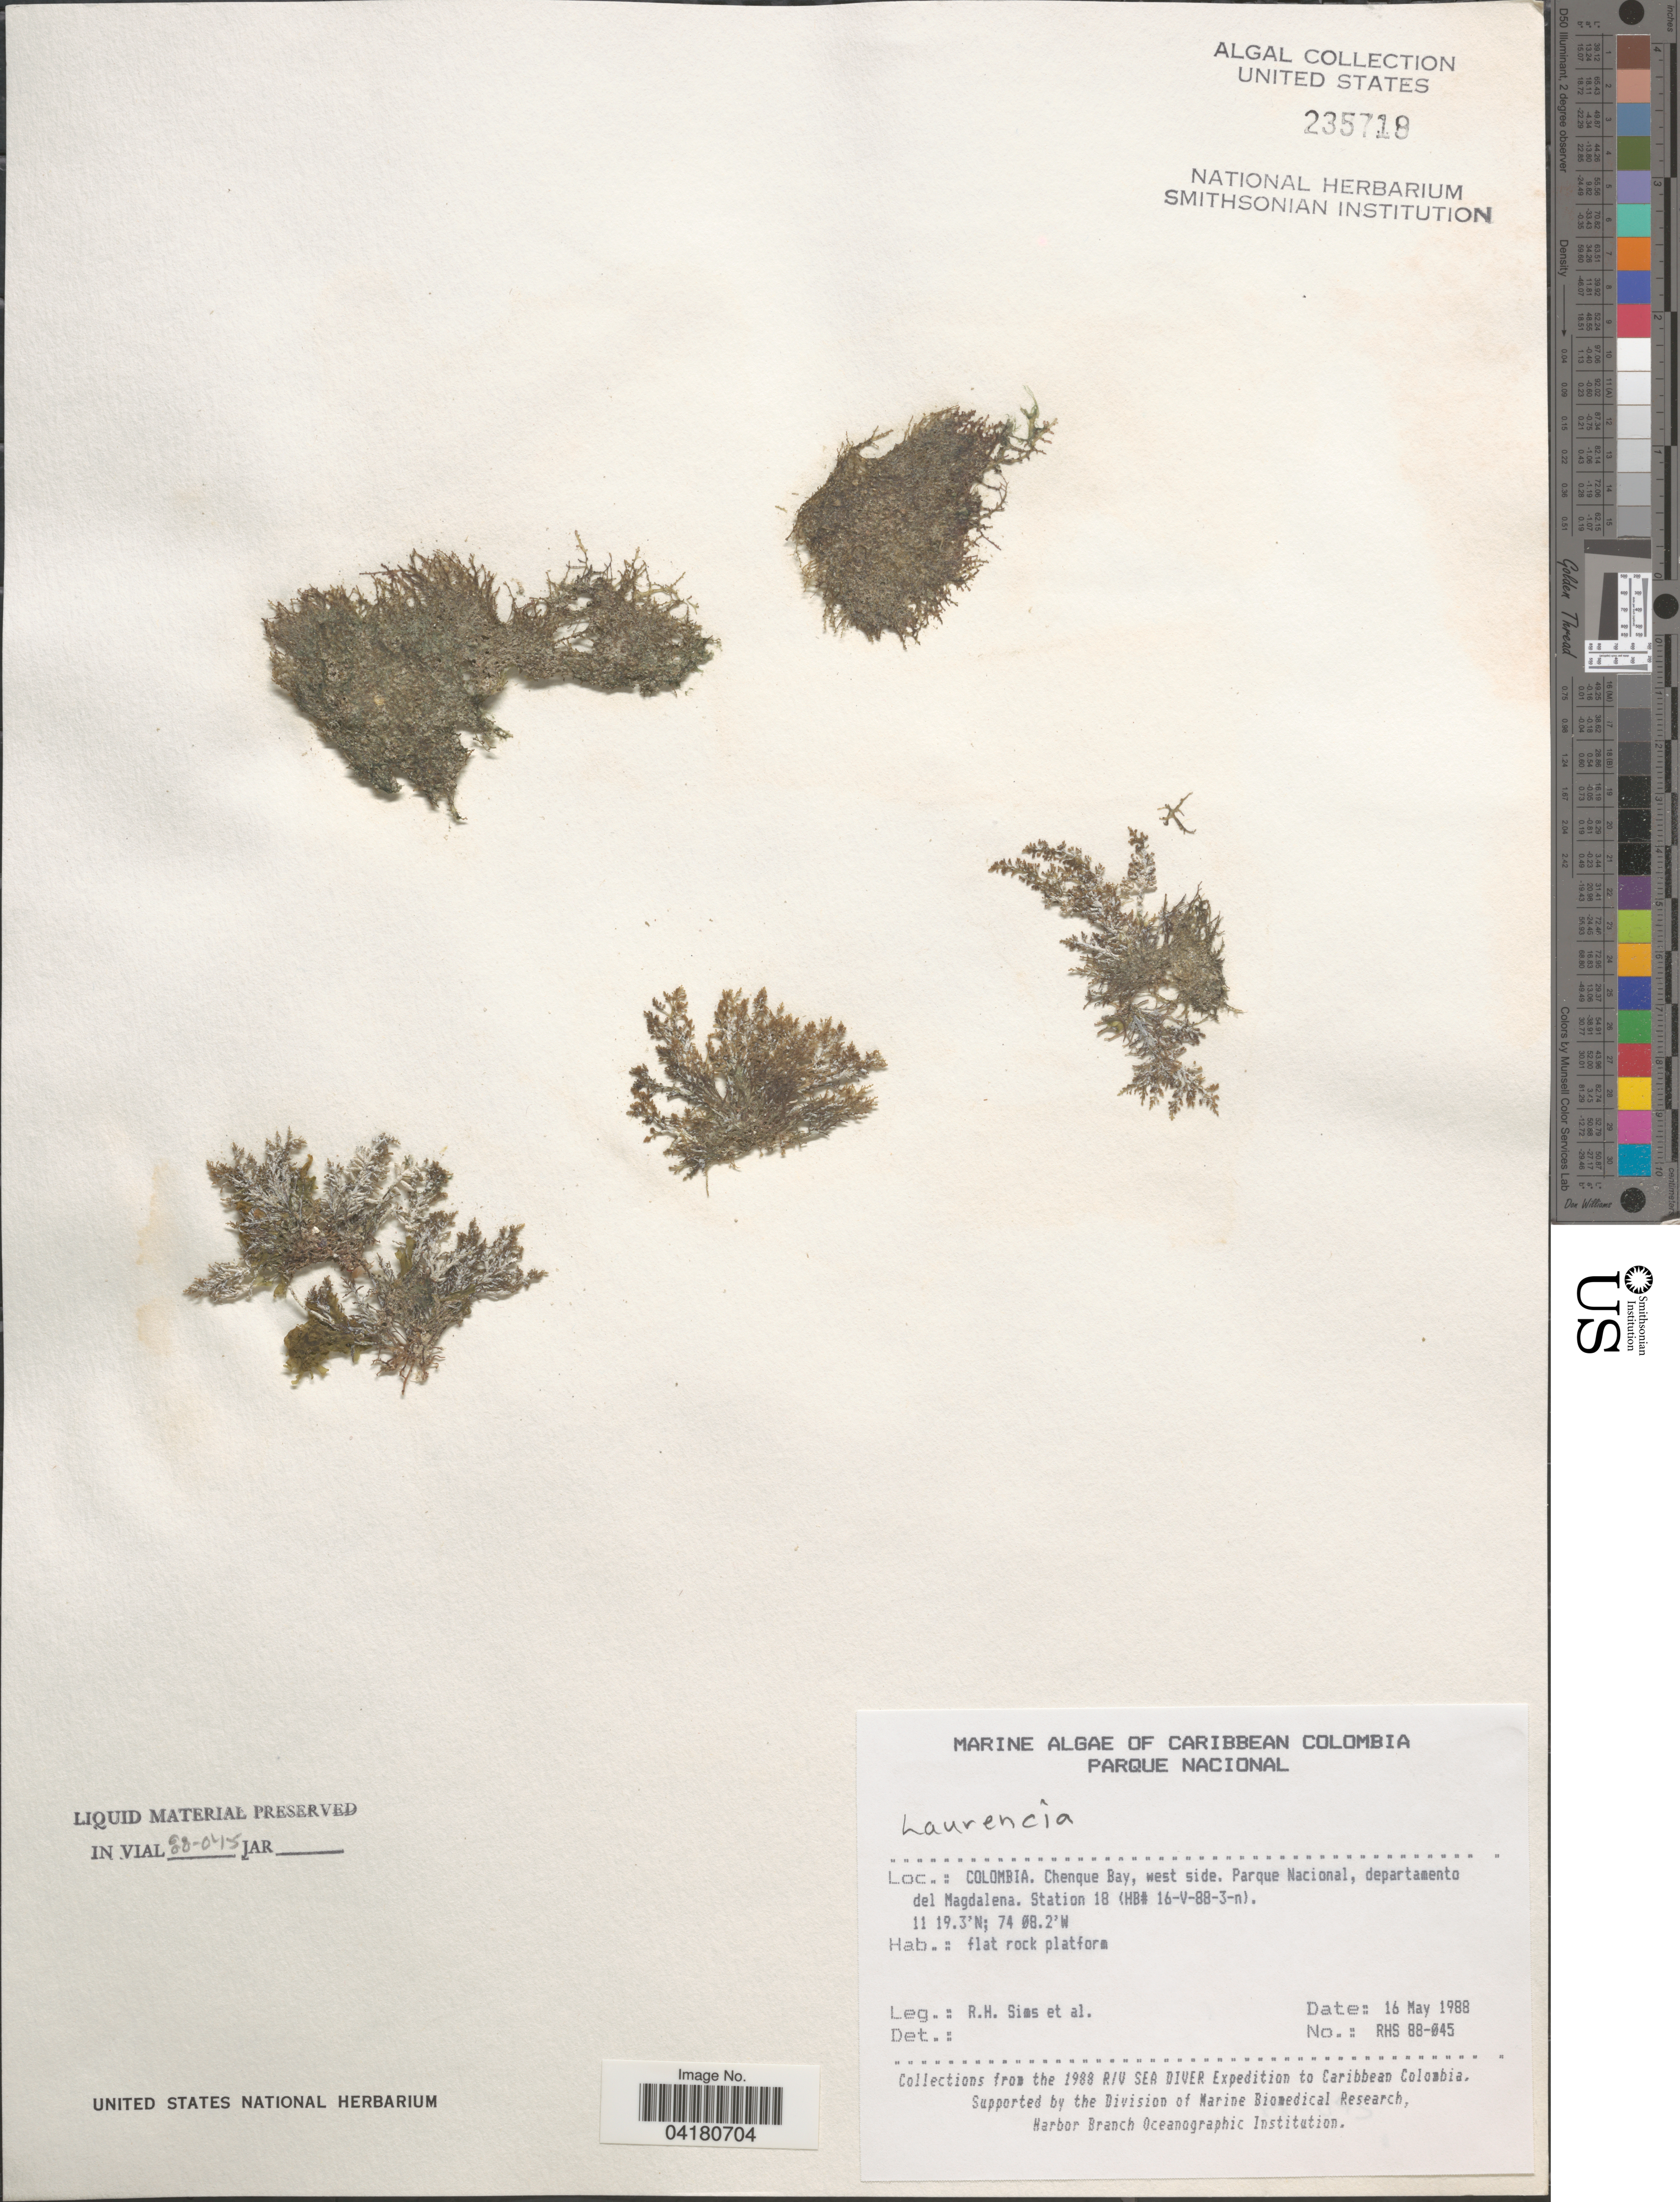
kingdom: Plantae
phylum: Rhodophyta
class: Florideophyceae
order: Ceramiales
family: Rhodomelaceae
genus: Laurencia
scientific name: Laurencia sp.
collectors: R. H. Sims & et al.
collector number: RHS88-045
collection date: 1988-05-16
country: Colombia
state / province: Magdalena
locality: Caribbean Colombia. Chenque Bay, west side. Parque Nacional, departamento del Magdalena. Station 18 (HB# 16-V-88-3-n). The 1988 R/V Sea Diver Expedition to Caribbean Colombia.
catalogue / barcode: US 235719